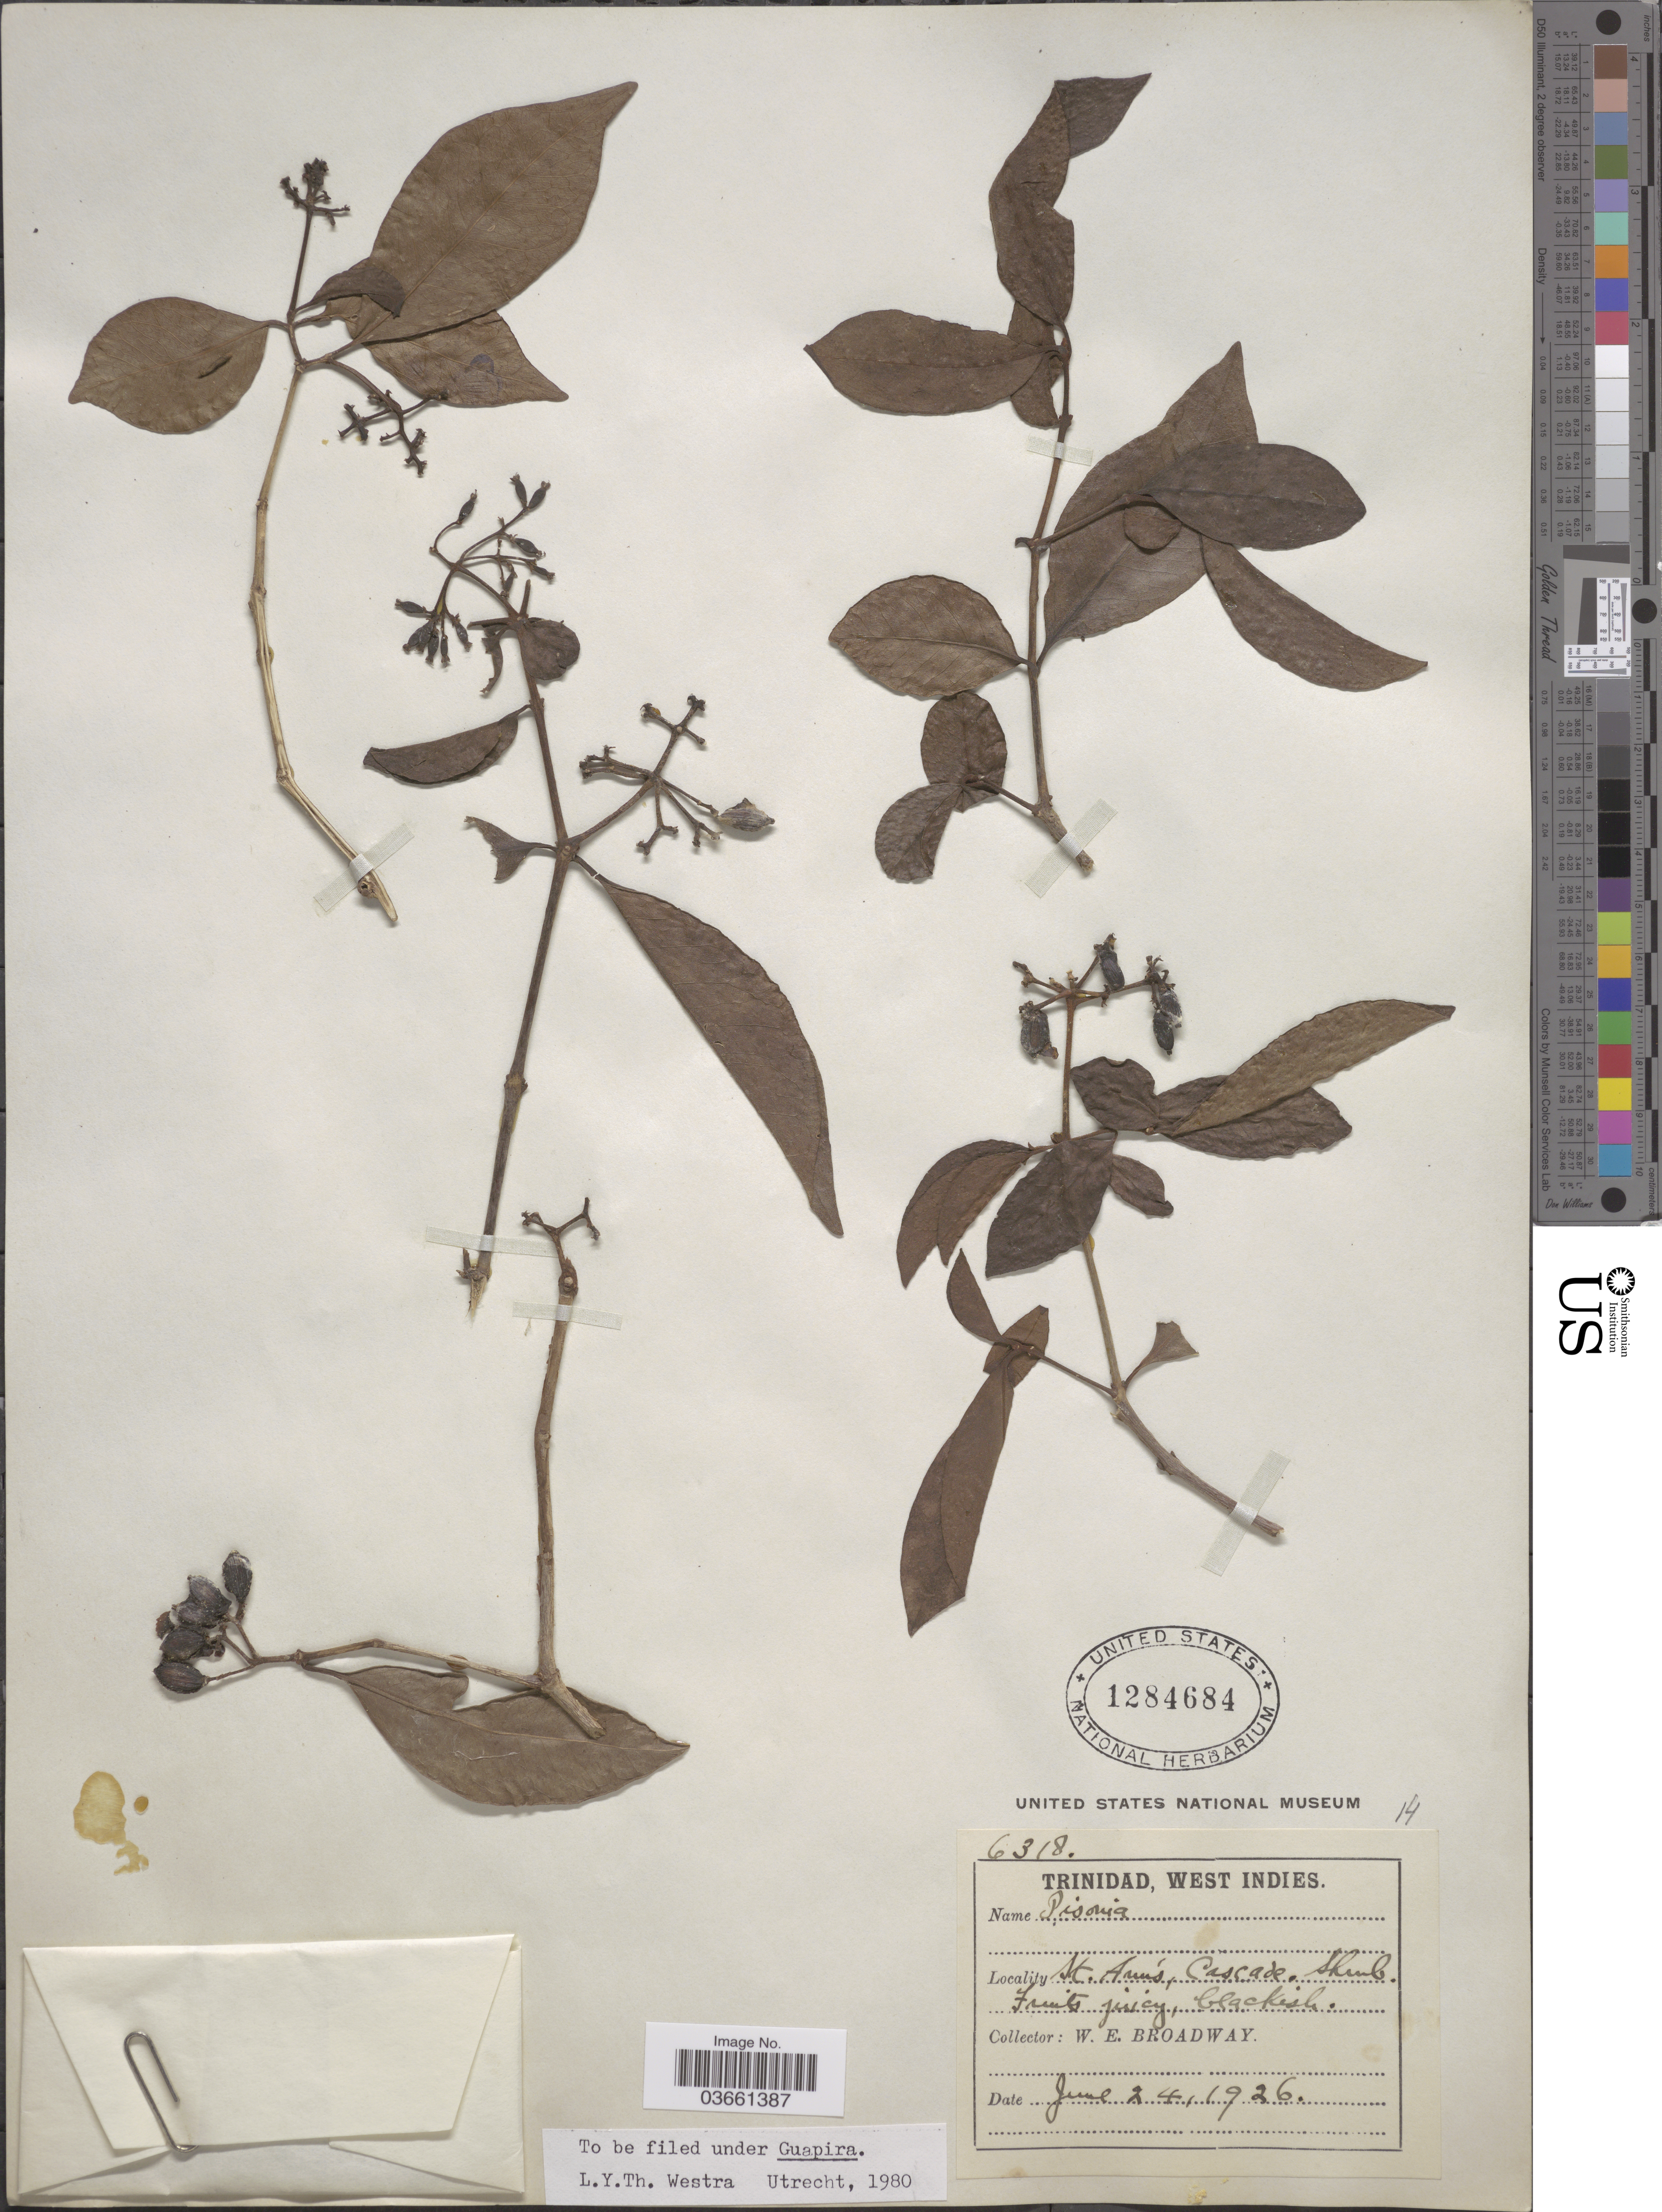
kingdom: Plantae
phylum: Tracheophyta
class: Magnoliopsida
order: Caryophyllales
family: Nyctaginaceae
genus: Guapira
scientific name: Guapira sp.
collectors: W. E. Broadway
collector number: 6318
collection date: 1926-06-24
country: Trinidad and Tobago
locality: Trinidad, West Indies. St. Ann's Cascade.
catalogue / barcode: US 1284684